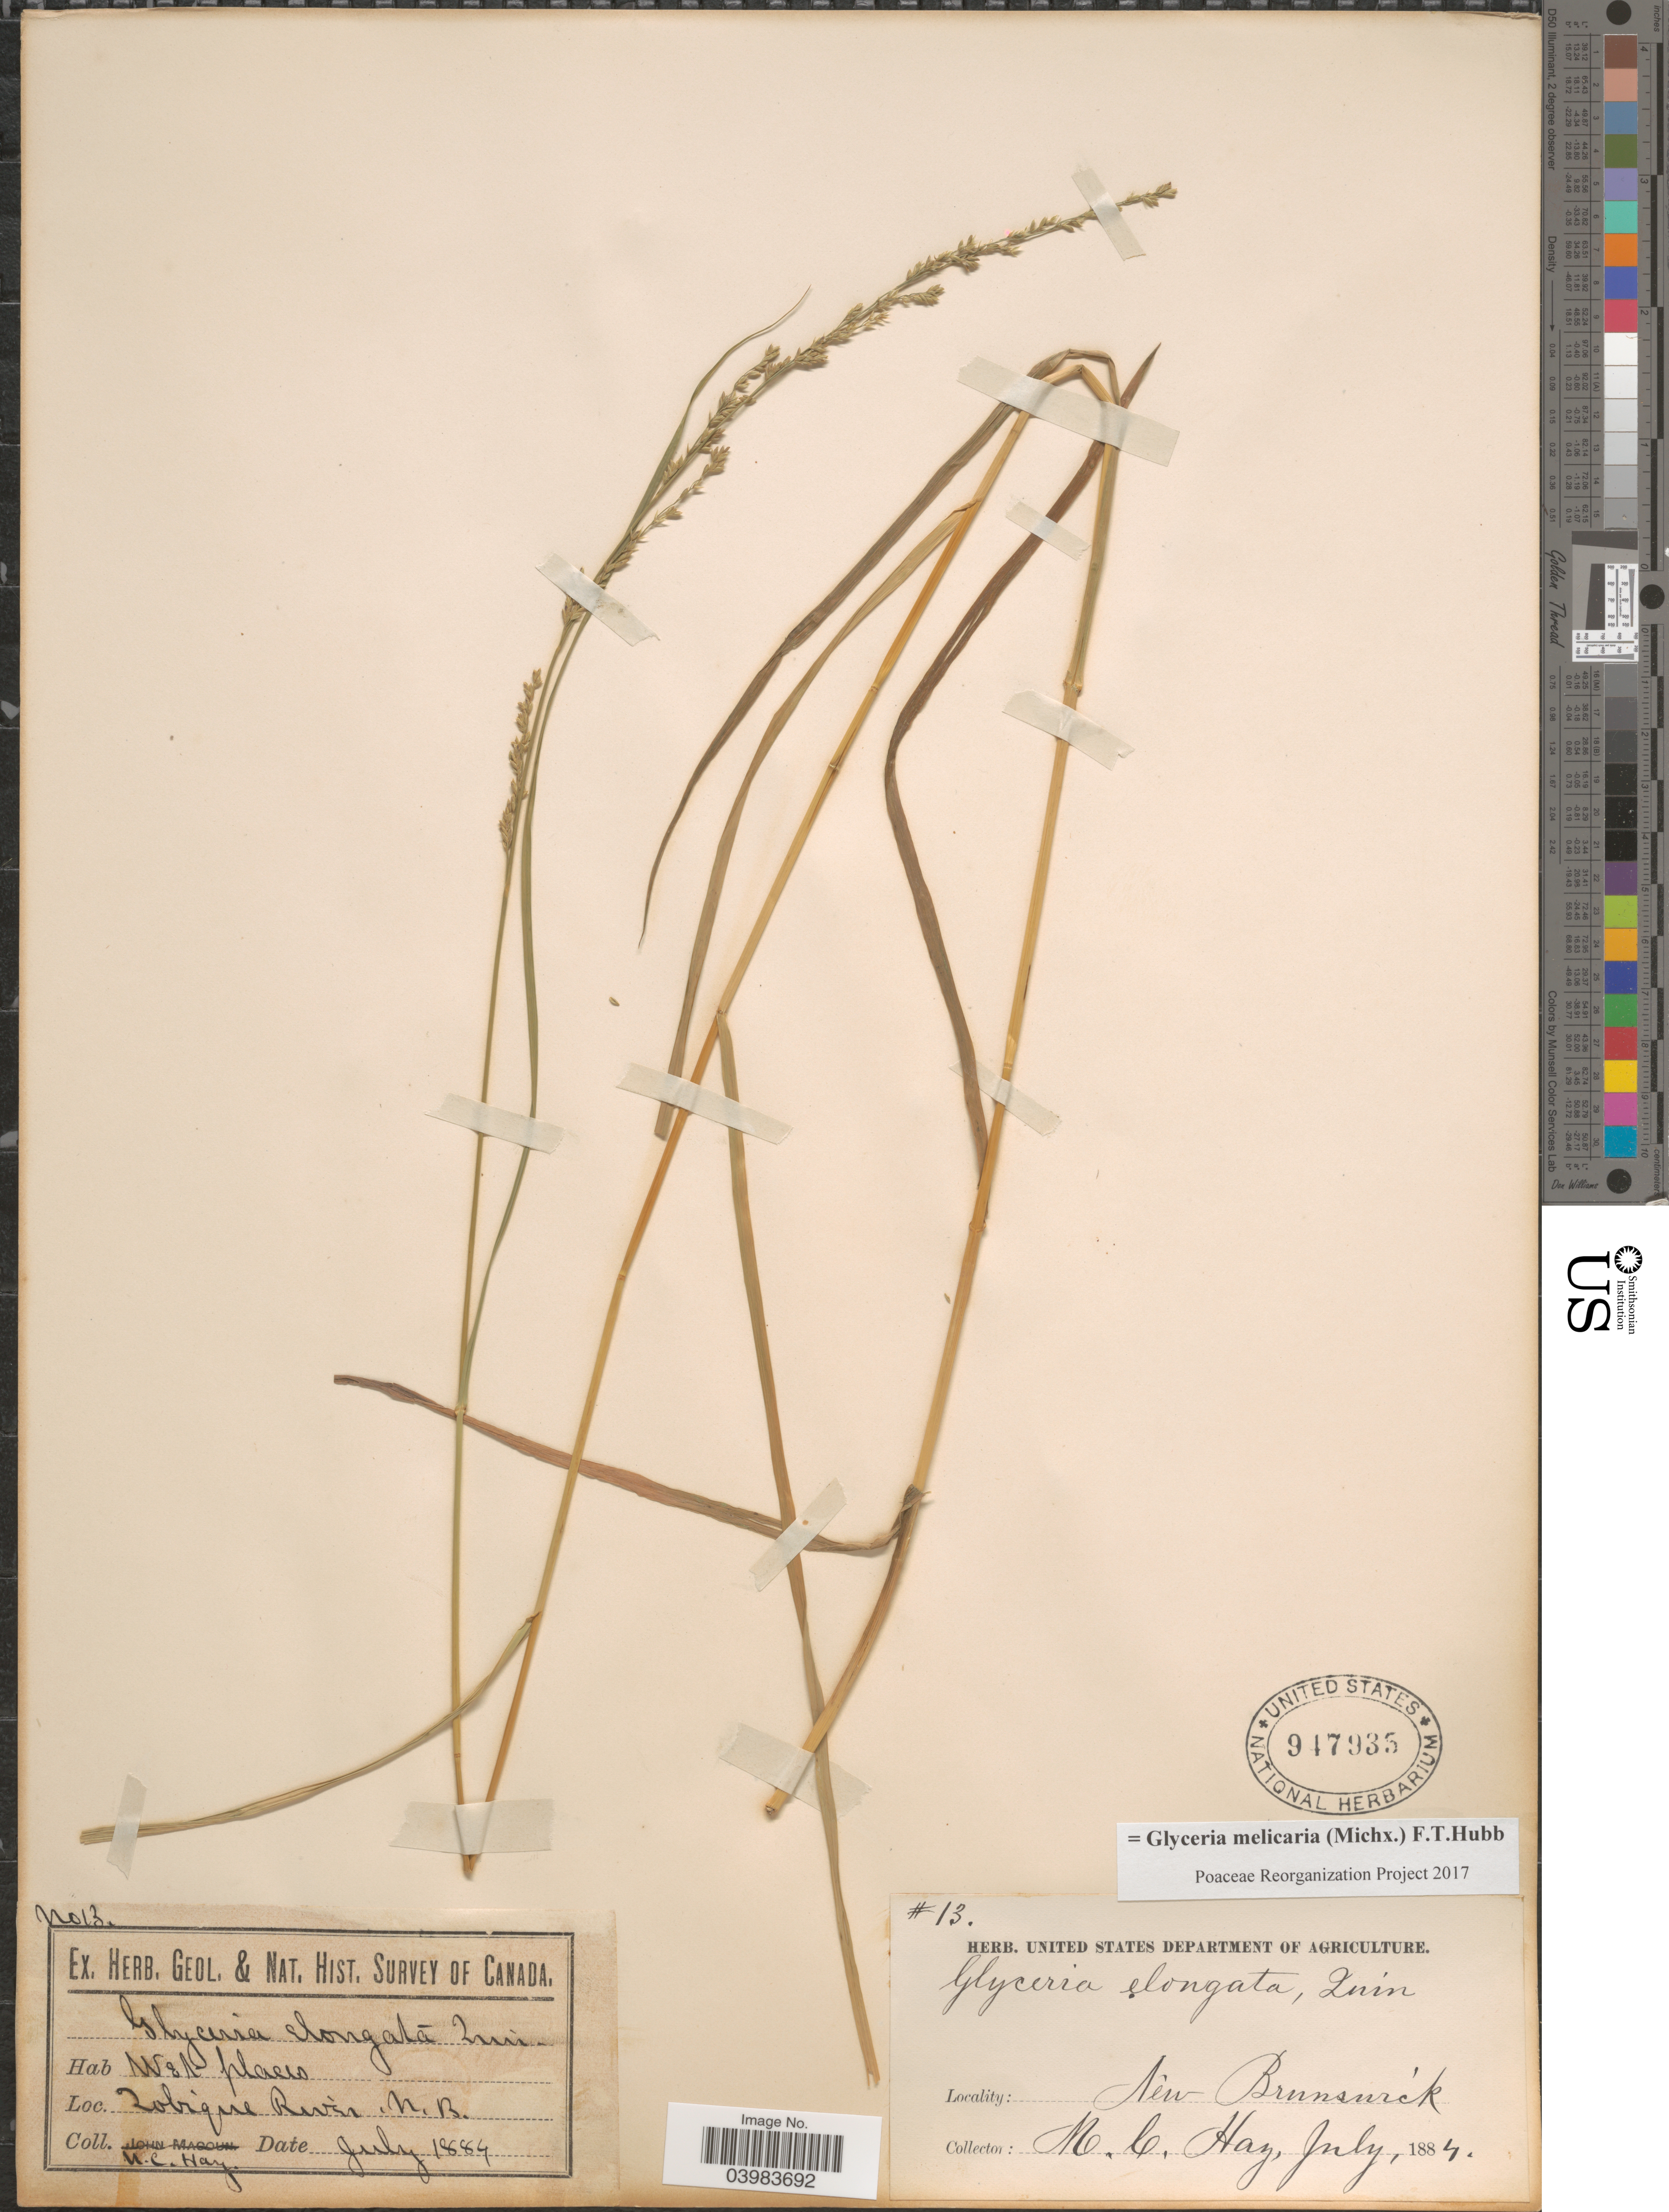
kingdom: Plantae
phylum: Tracheophyta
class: Liliopsida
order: Poales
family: Poaceae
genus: Glyceria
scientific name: Glyceria melicaria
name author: (Michx.) F.T. Hubb.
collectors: N. Hay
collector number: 13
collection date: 1884-07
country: Canada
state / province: New Brunswick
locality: Tobique River.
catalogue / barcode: US 947935